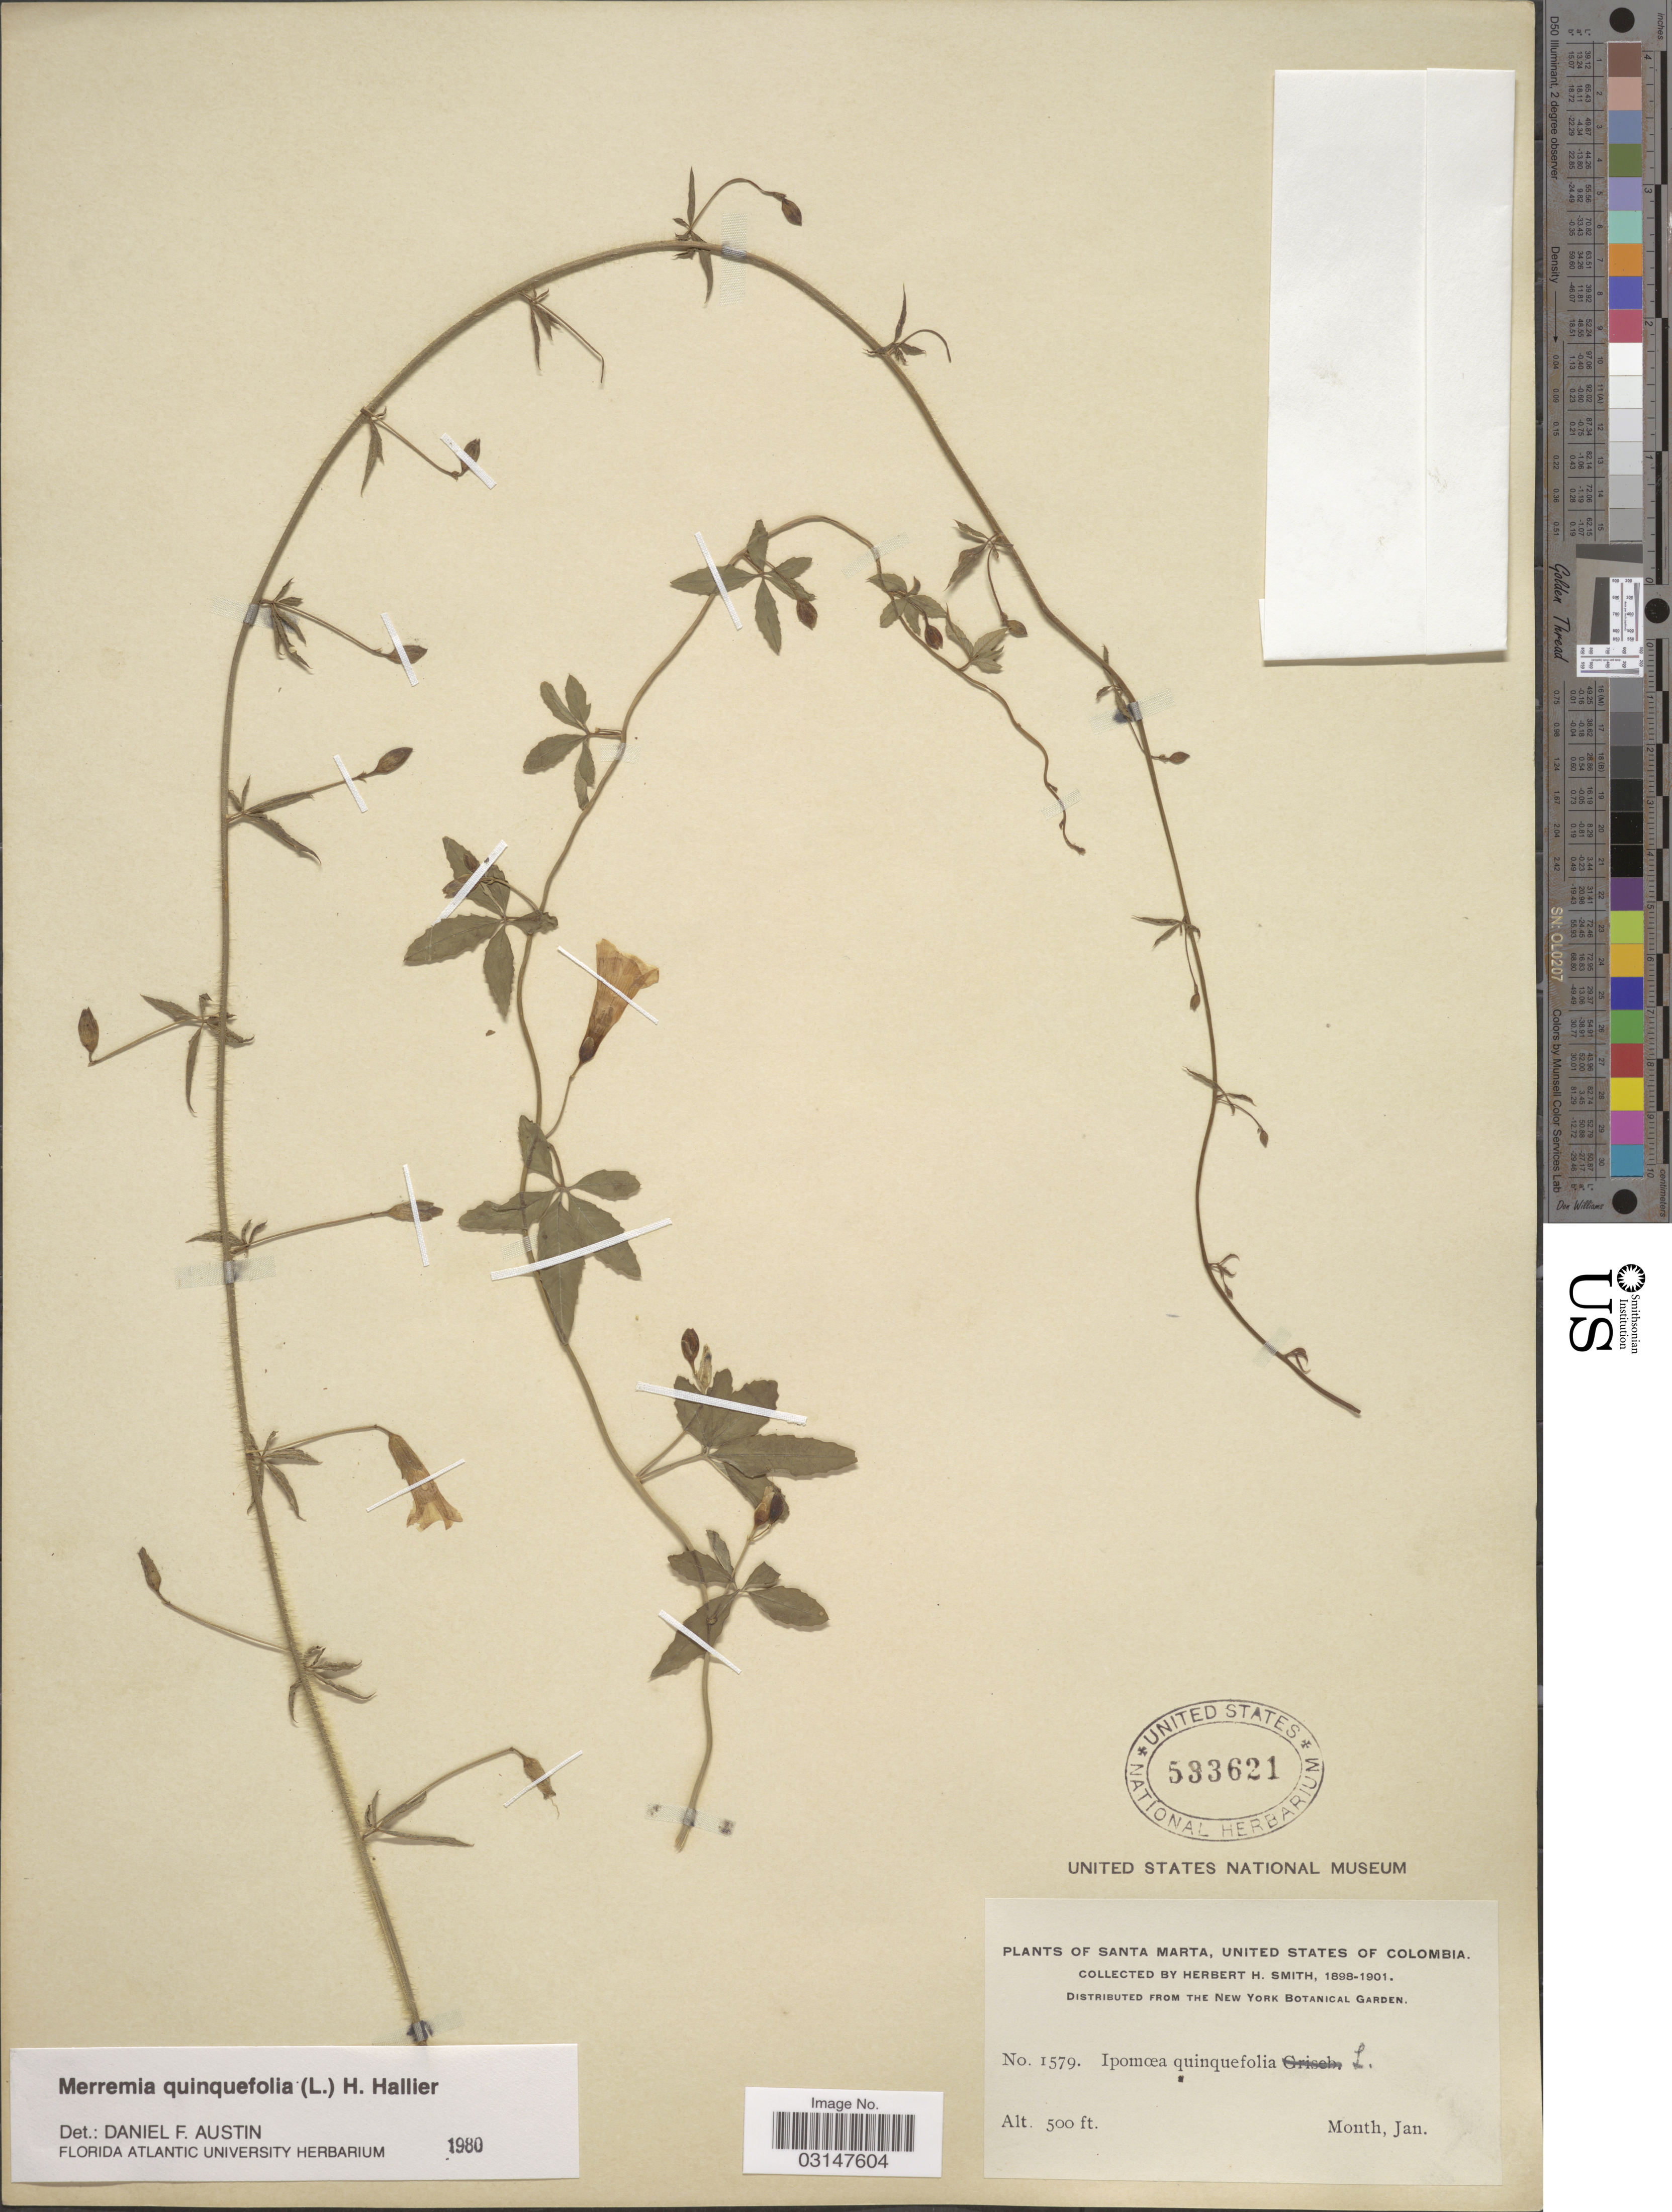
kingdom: Plantae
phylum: Tracheophyta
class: Magnoliopsida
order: Solanales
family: Convolvulaceae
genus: Distimake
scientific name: Distimake quinquefolius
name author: (L.) A. R. Simões & Staples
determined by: Strong, Mark T., (BOT), Smithsonian Institution - National Museum of Natural History (UNITED STATES)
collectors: Herbert H. Smith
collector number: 1579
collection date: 1898-01/1901-01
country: Colombia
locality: Santa Marta.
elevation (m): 152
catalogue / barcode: US 533621